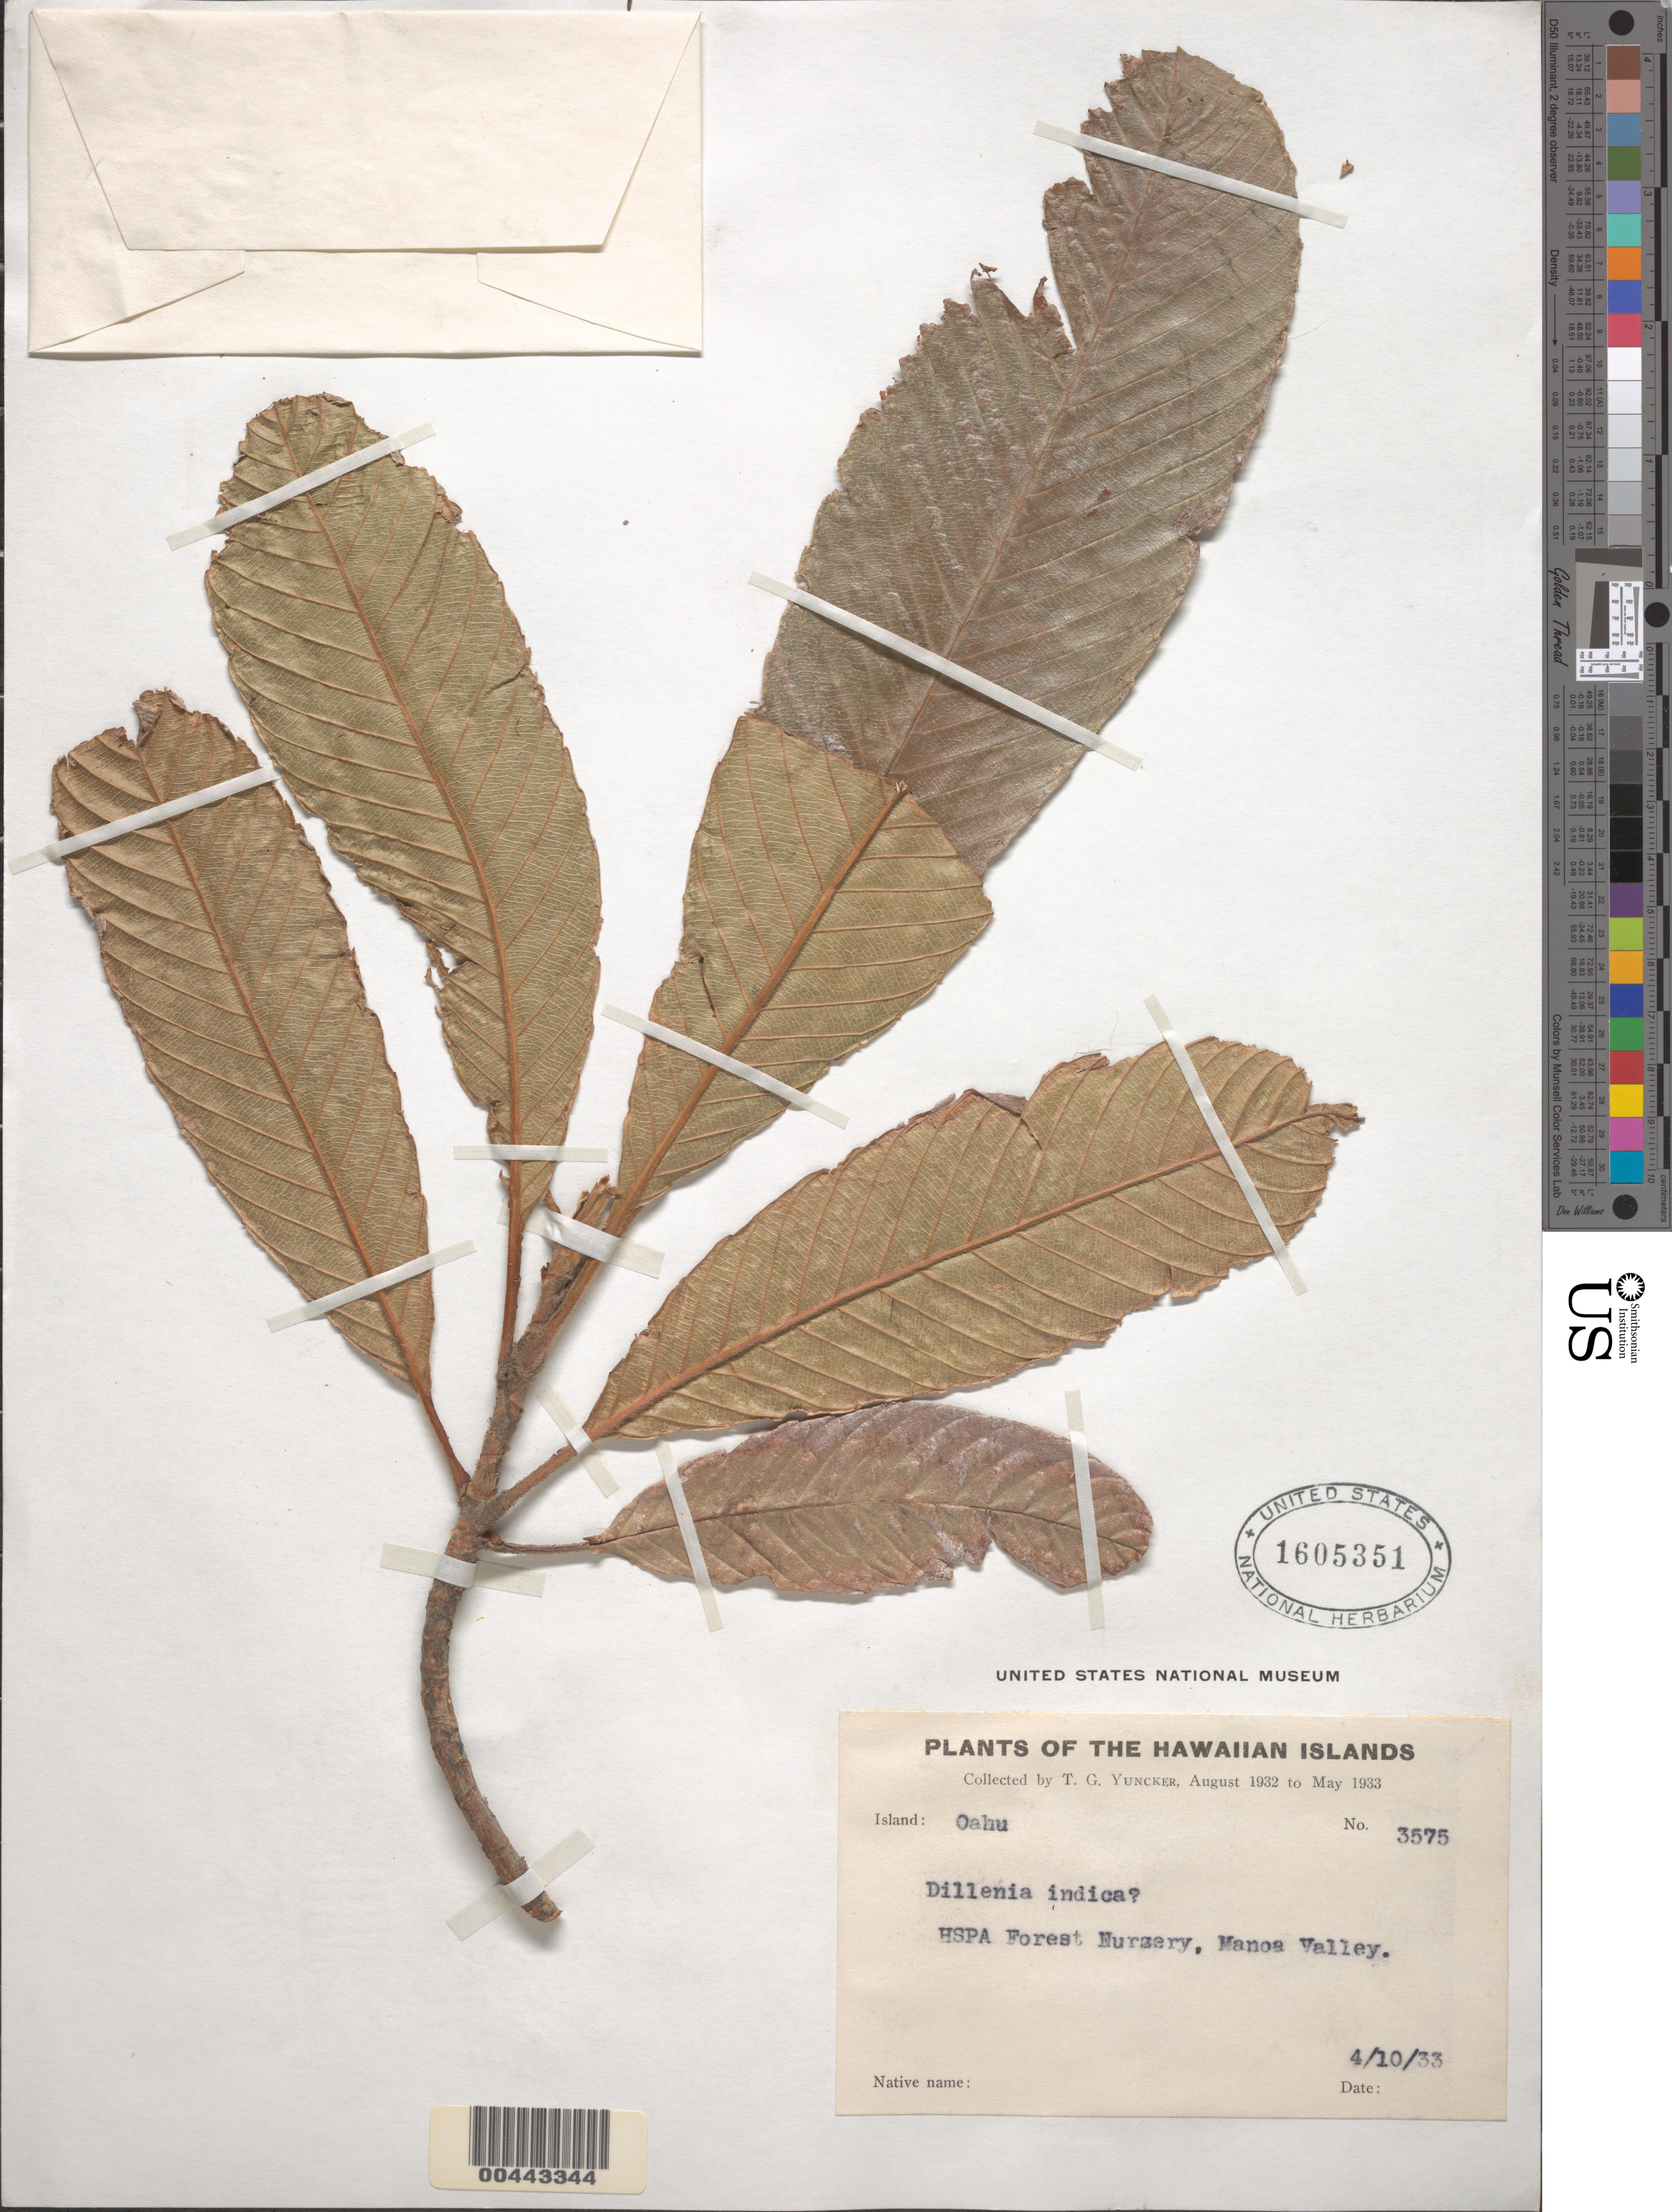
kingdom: Plantae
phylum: Tracheophyta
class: Magnoliopsida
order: Dilleniales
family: Dilleniaceae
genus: Dillenia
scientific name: Dillenia indica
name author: L.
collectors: T. G. Yuncker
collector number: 3575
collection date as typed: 10 Apr 1933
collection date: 1933-04-10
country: United States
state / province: Hawaii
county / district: Honolulu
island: Oahu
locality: H S P A Forest Nursery, Manoa Valley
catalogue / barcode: US 1605351